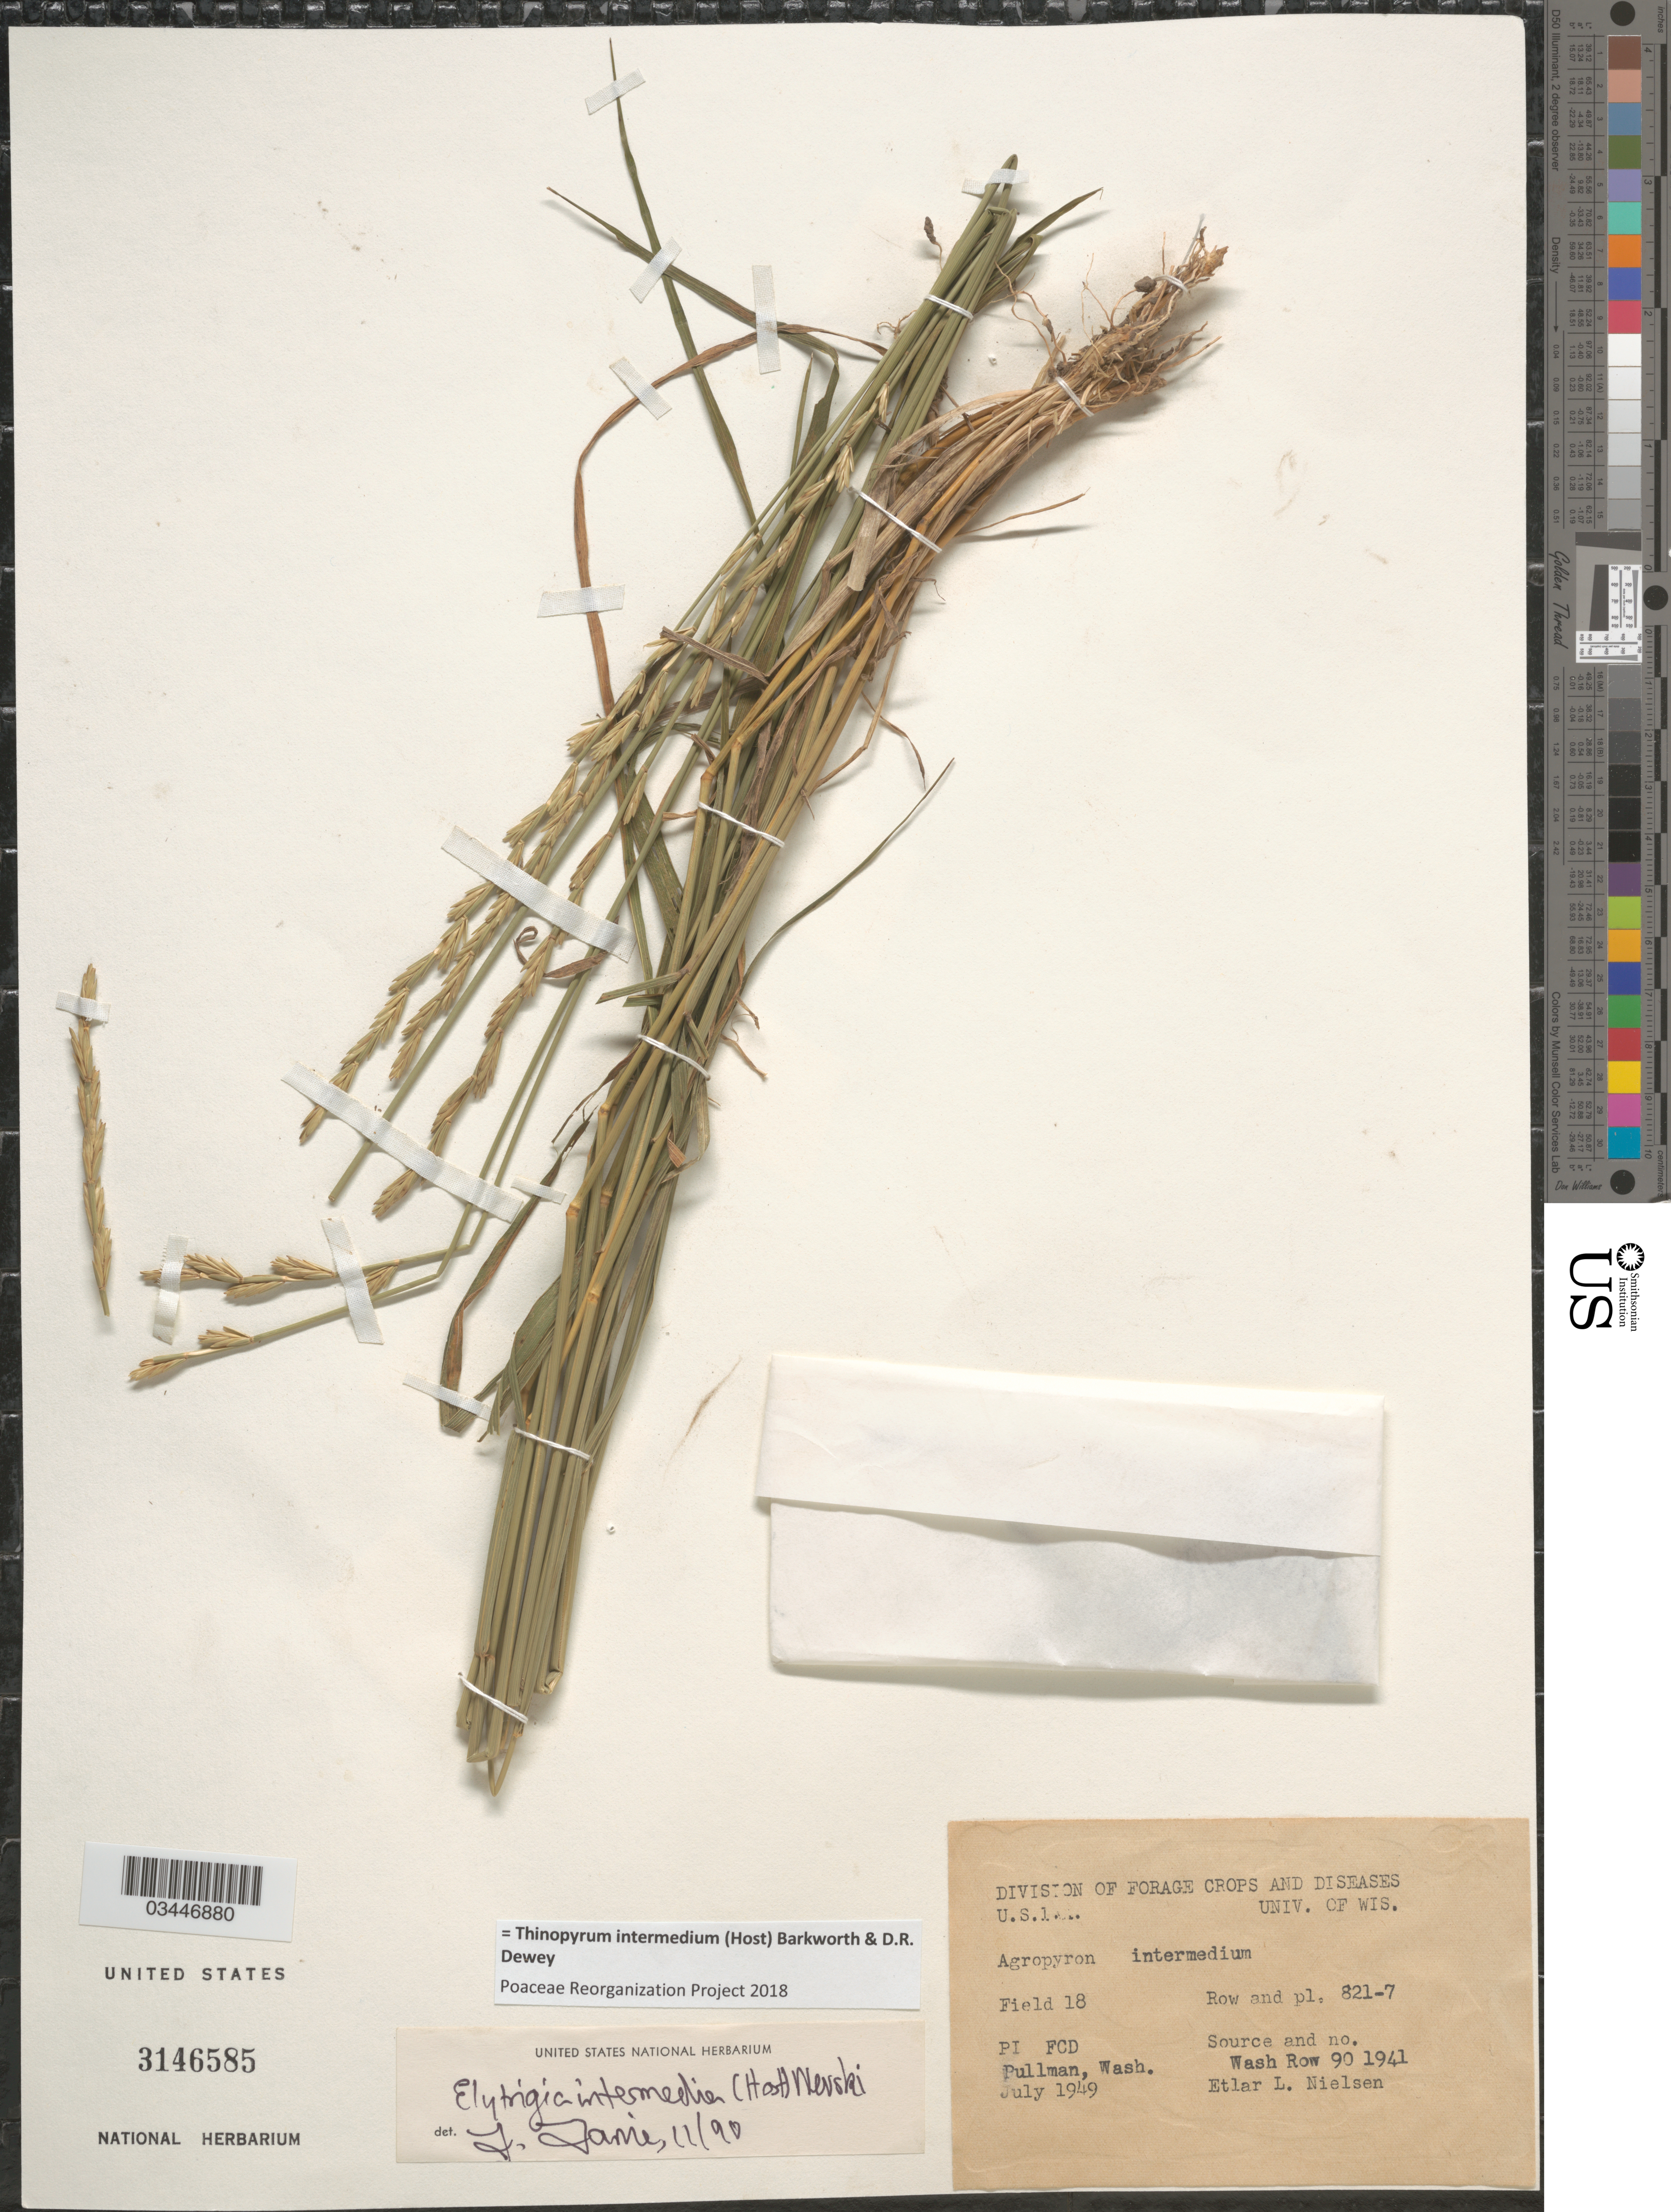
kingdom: Plantae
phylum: Tracheophyta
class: Liliopsida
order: Poales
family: Poaceae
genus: Aegilops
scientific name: Aegilops sp.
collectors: E. L. Nielsen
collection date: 1949-07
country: United States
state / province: Washington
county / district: Whitman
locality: Field 18 Row and pl. 821-7. FCD Pullman.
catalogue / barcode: US 3146585